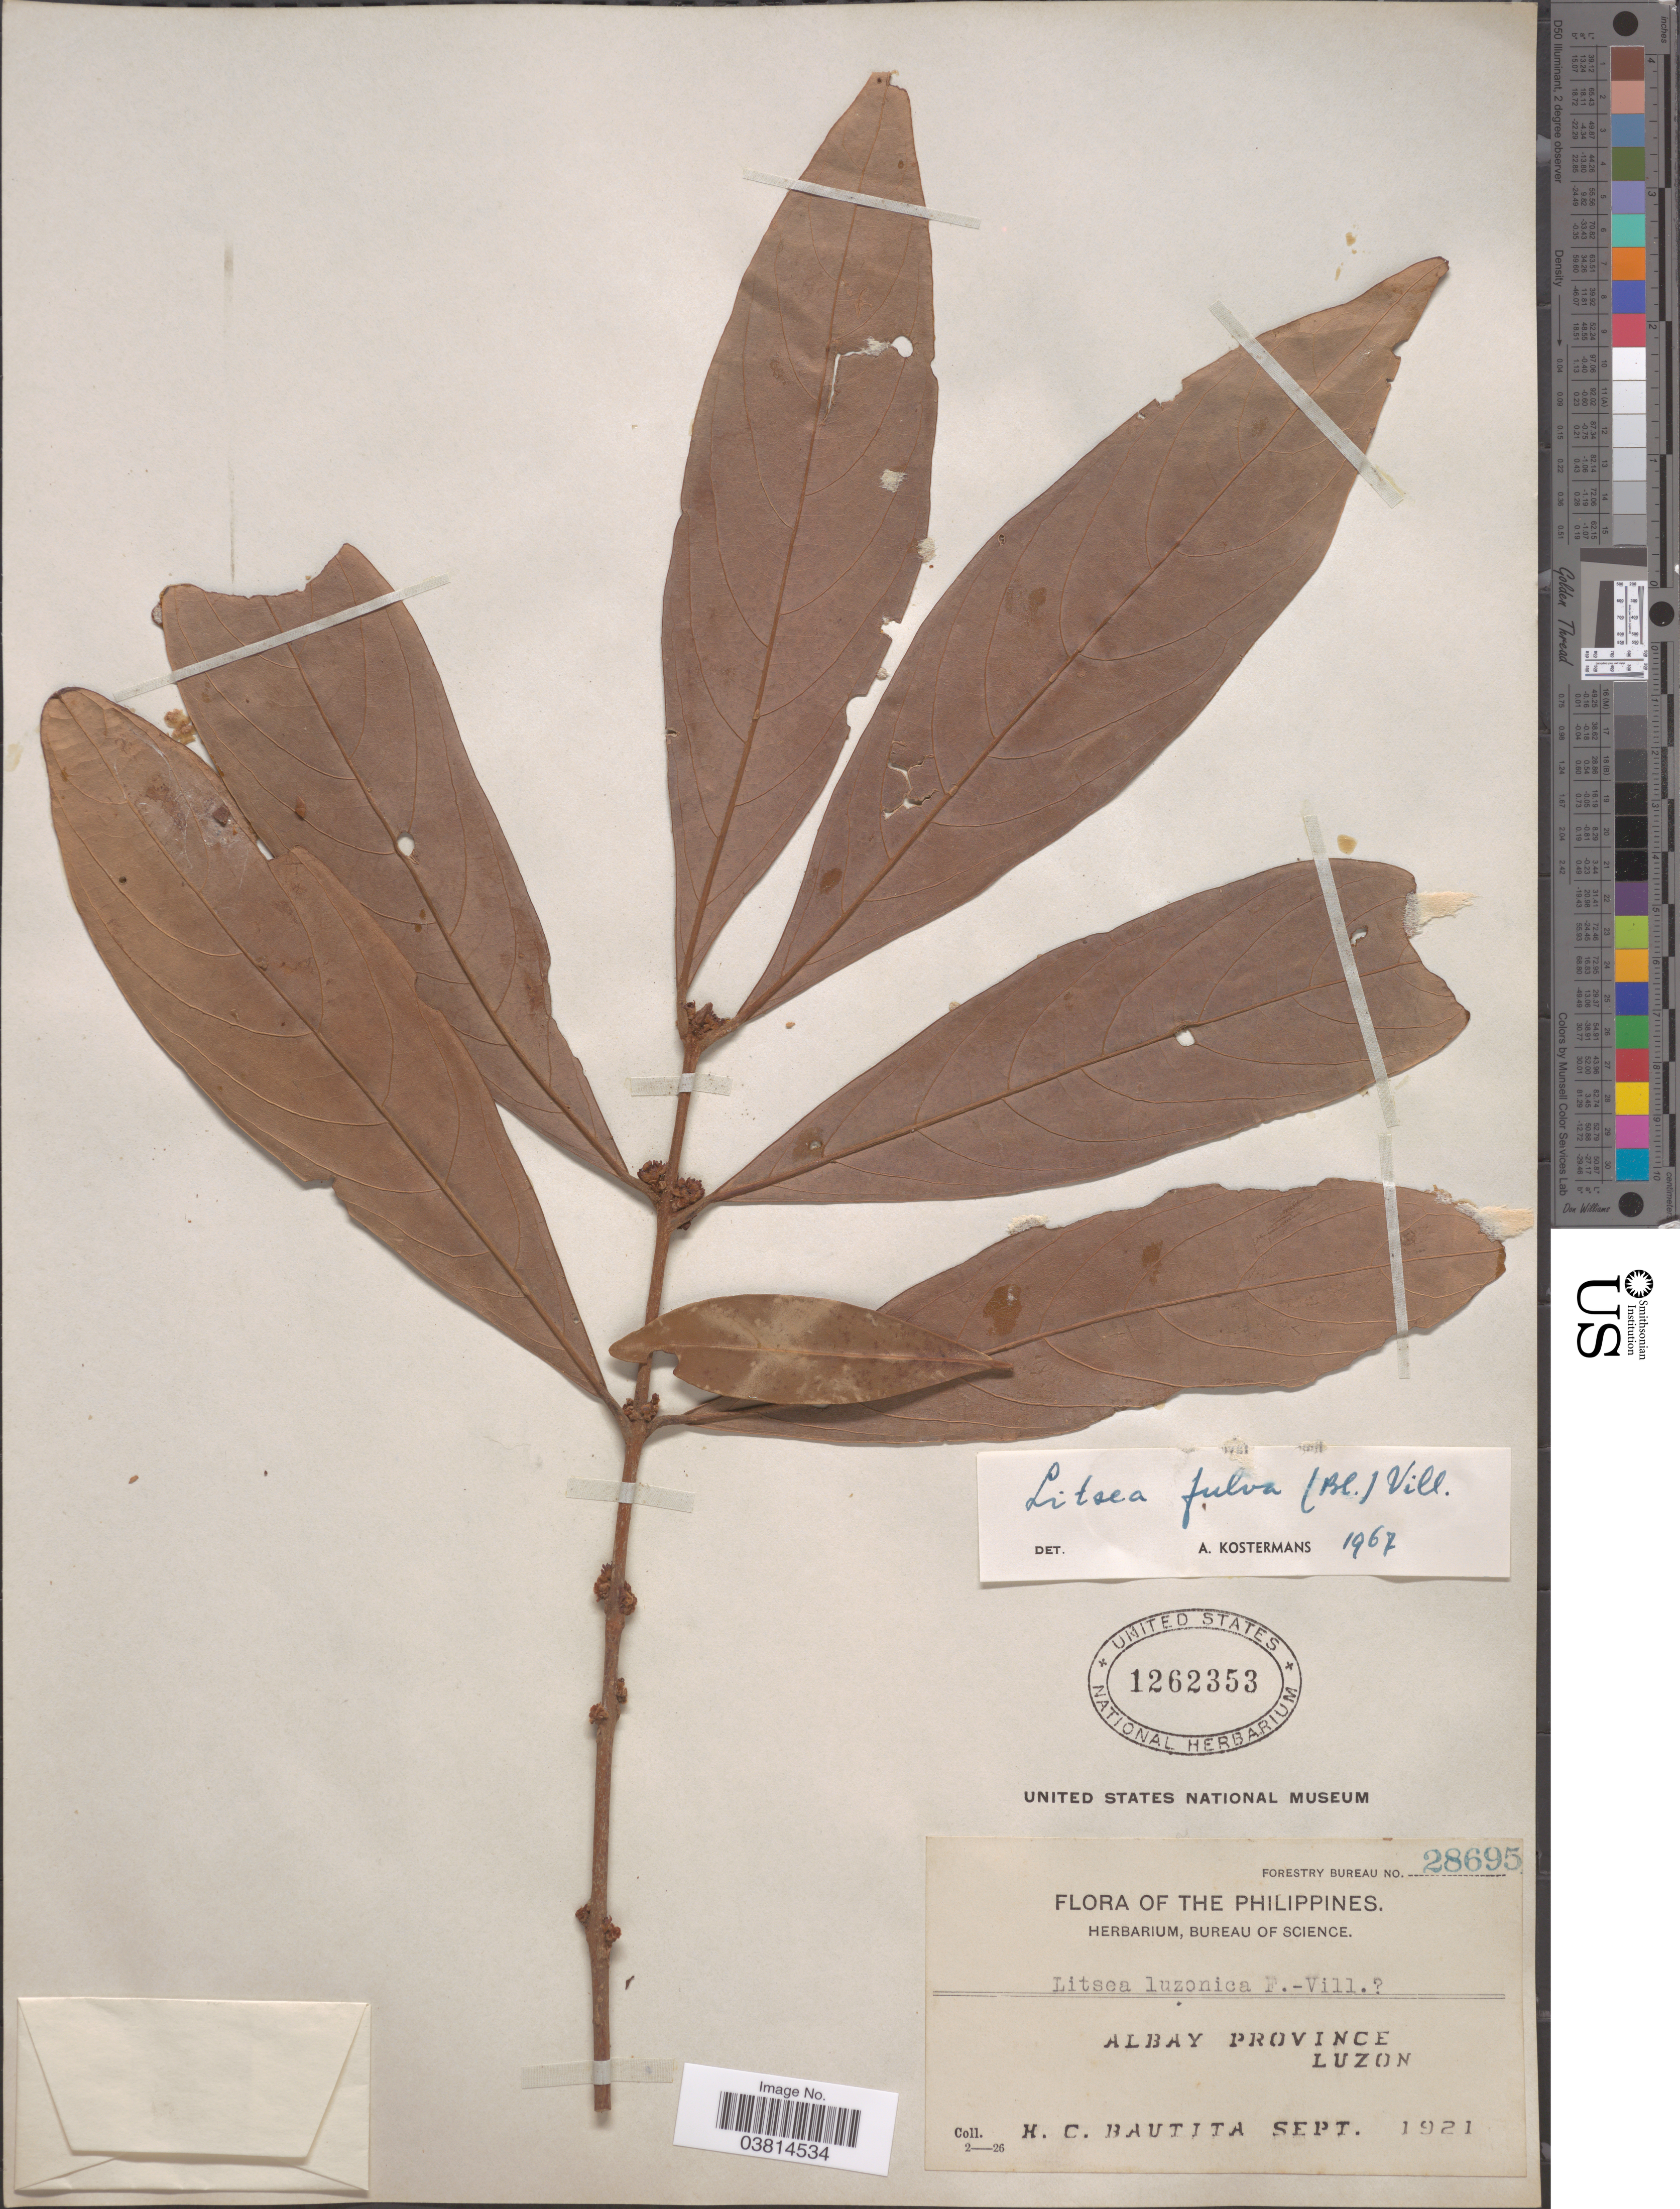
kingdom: Plantae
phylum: Tracheophyta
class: Magnoliopsida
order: Laurales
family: Lauraceae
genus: Litsea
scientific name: Litsea fulva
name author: (Blume) Fern.-Vill.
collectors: H. Bautita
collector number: Forestry Bureau 28695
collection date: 1921-09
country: Philippines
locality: Albay Province. Luzon.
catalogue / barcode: US 1262353